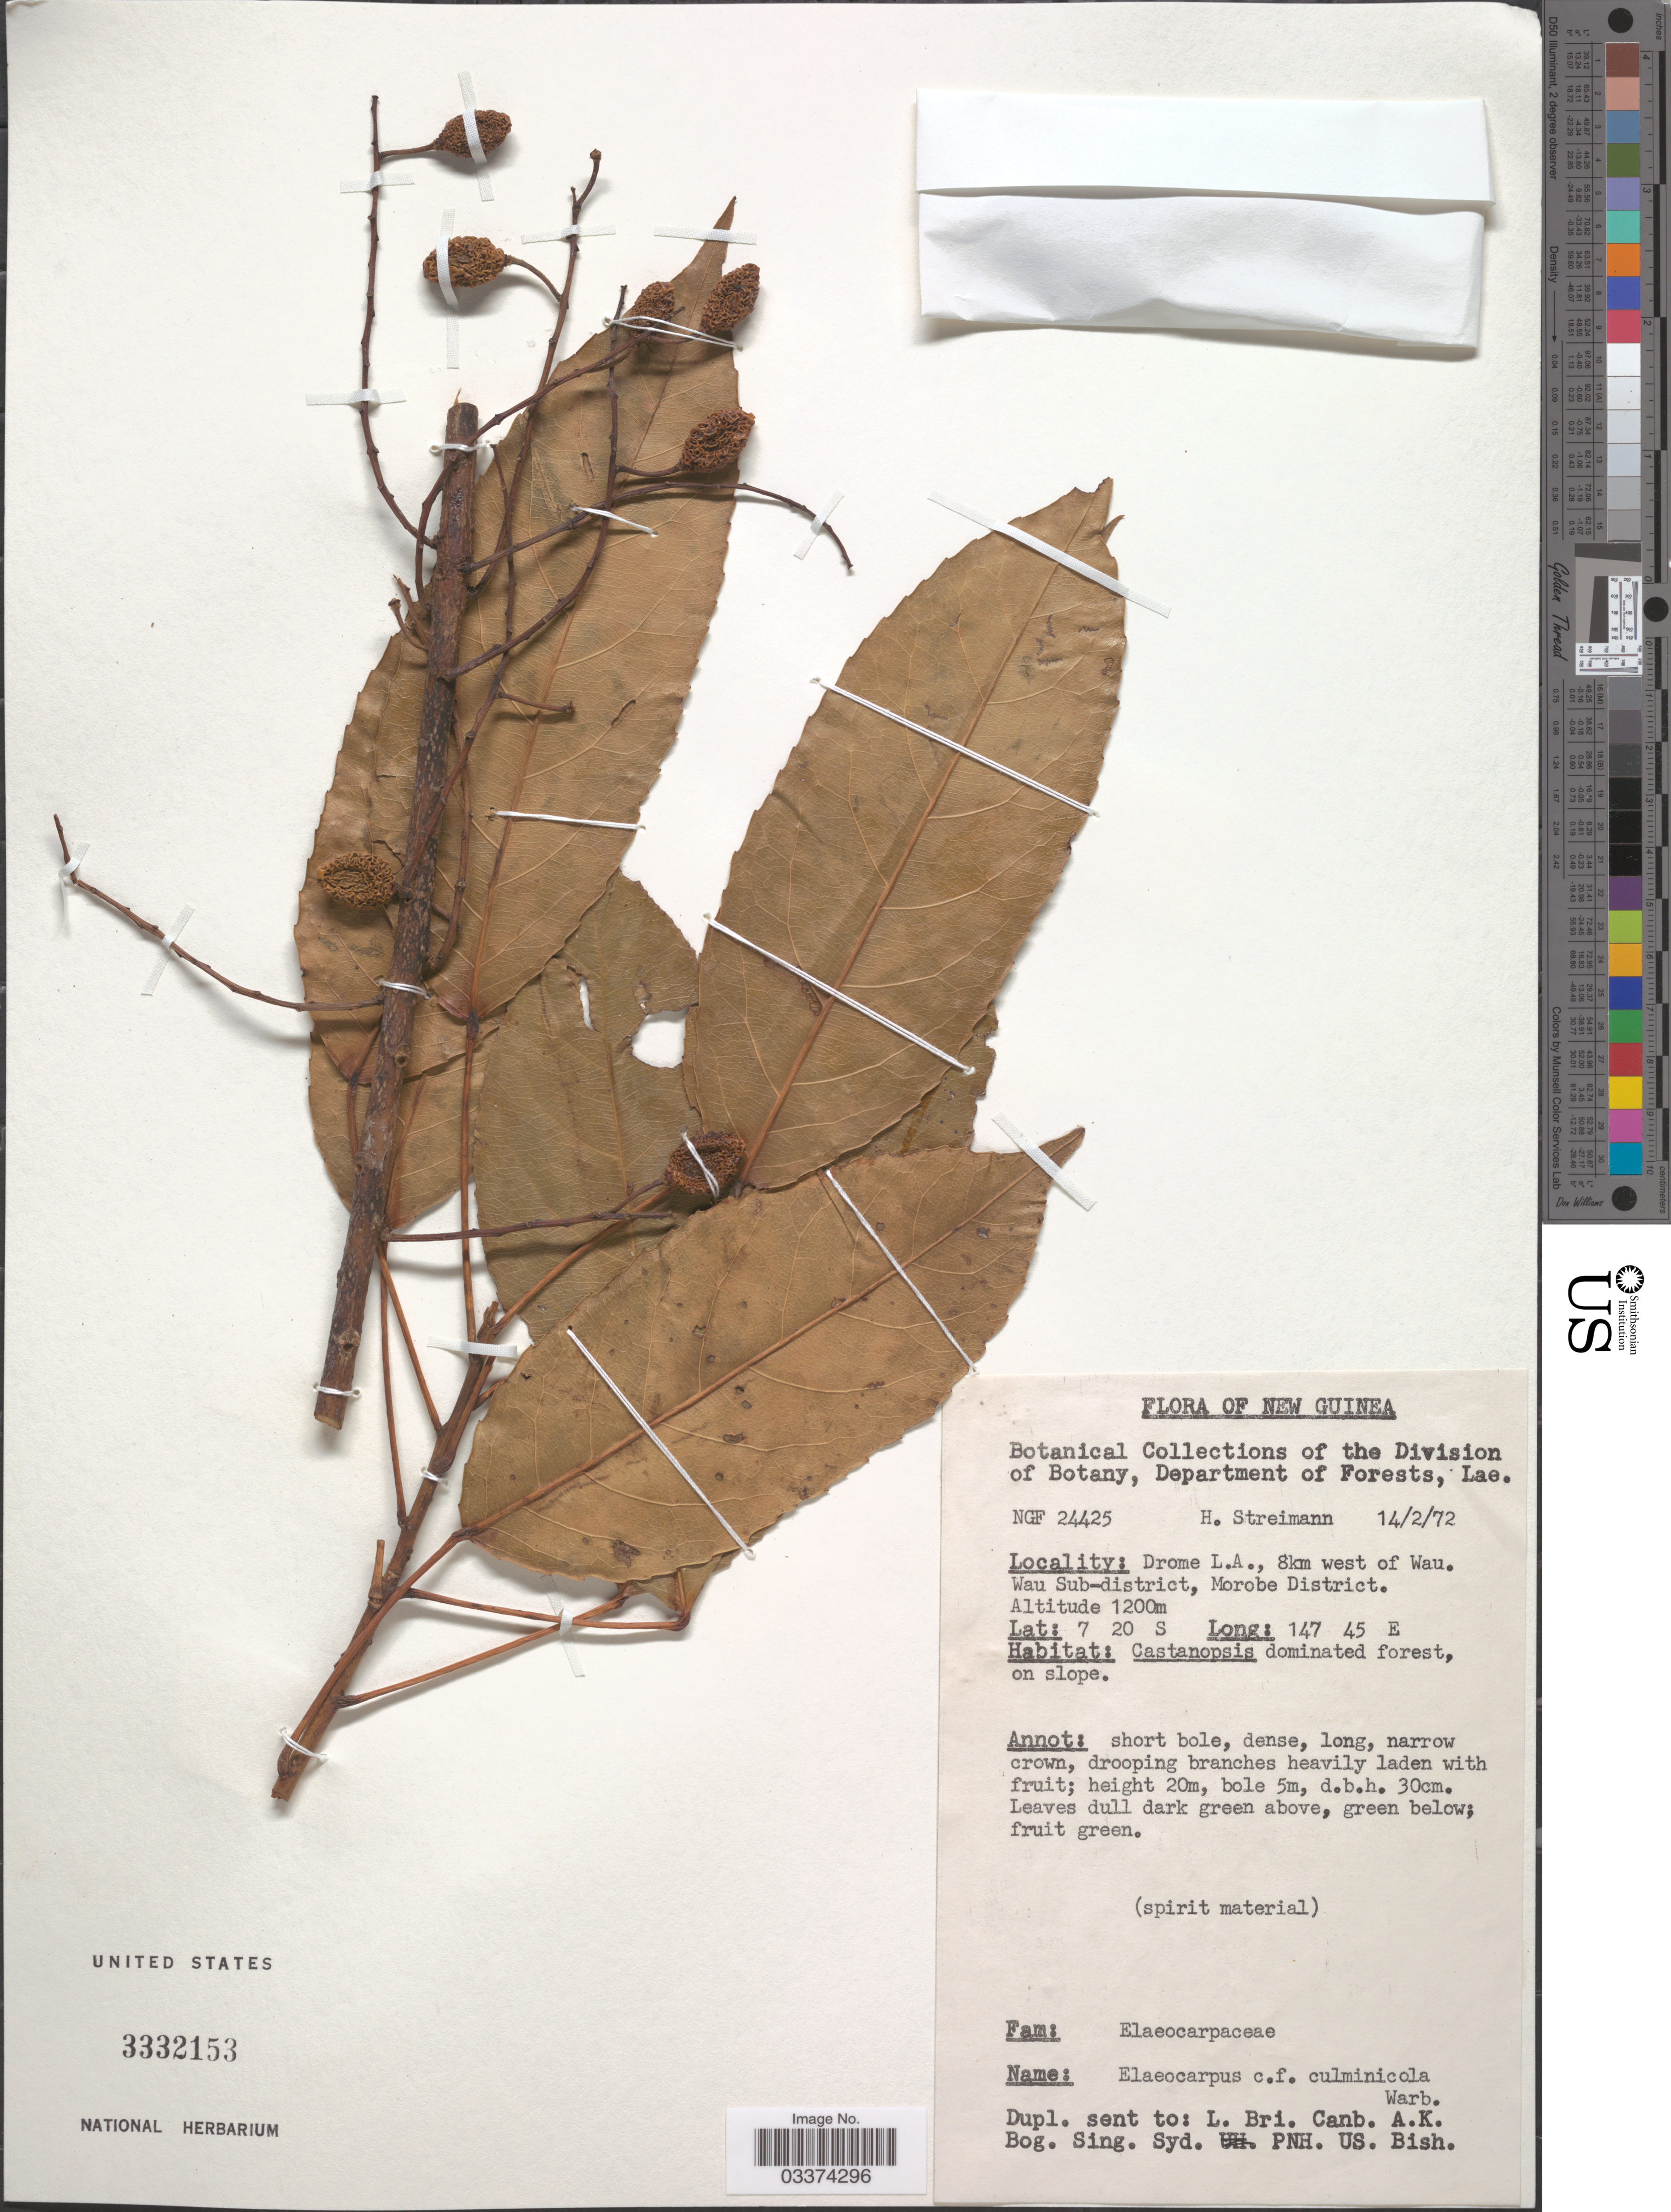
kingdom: Plantae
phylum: Tracheophyta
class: Magnoliopsida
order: Oxalidales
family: Elaeocarpaceae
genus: Elaeocarpus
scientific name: Elaeocarpus culminicola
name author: Warb.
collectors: H. Streimann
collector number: NGF24425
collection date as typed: Transcribed d/m/y: 14/2/72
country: Papua New Guinea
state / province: Morobe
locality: New Guinea, Drome L.A., 8km west of Wau. Wau Sub-district, Morobe District.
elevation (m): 1200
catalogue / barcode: US 3332153